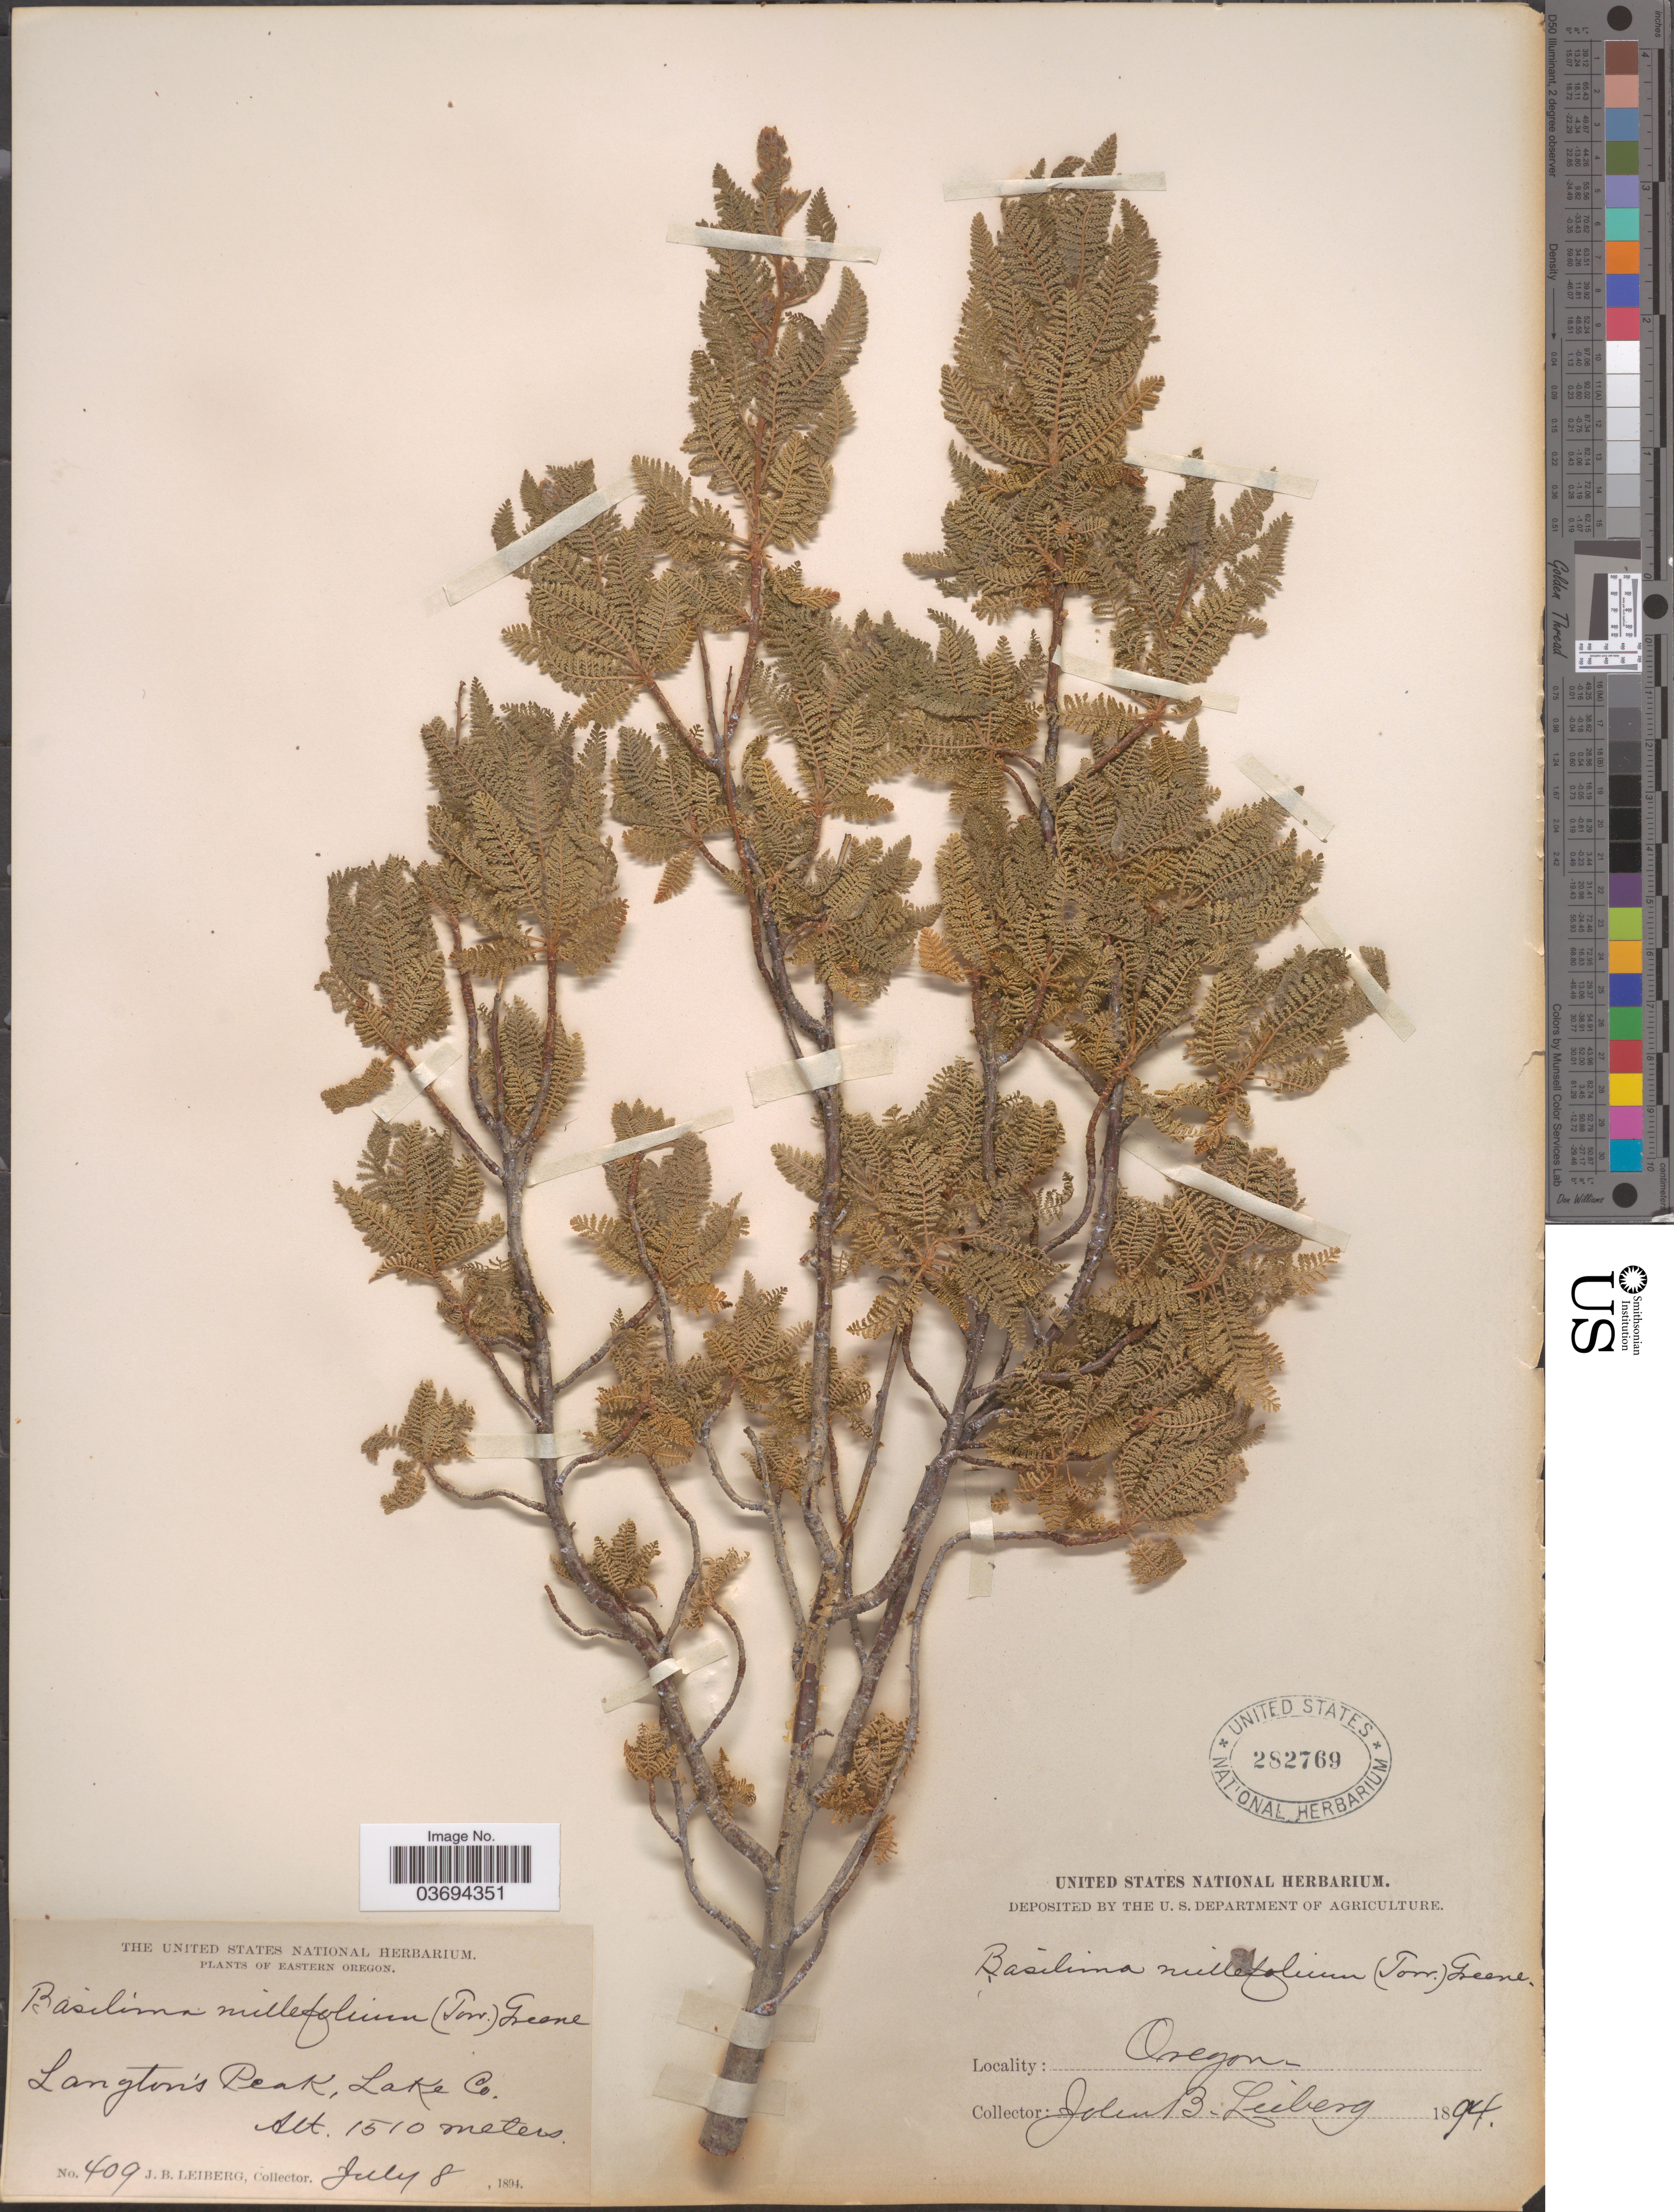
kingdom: Plantae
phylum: Tracheophyta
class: Magnoliopsida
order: Rosales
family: Rosaceae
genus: Chamaebatiaria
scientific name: Chamaebatiaria millefolium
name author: (Torr.) Maxim.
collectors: J. B. Leiberg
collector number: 409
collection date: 1894-07-08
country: United States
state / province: Oregon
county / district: Lake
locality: Eastern Oregon. Langton's Peak, Lake Co.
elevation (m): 1510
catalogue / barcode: US 282769